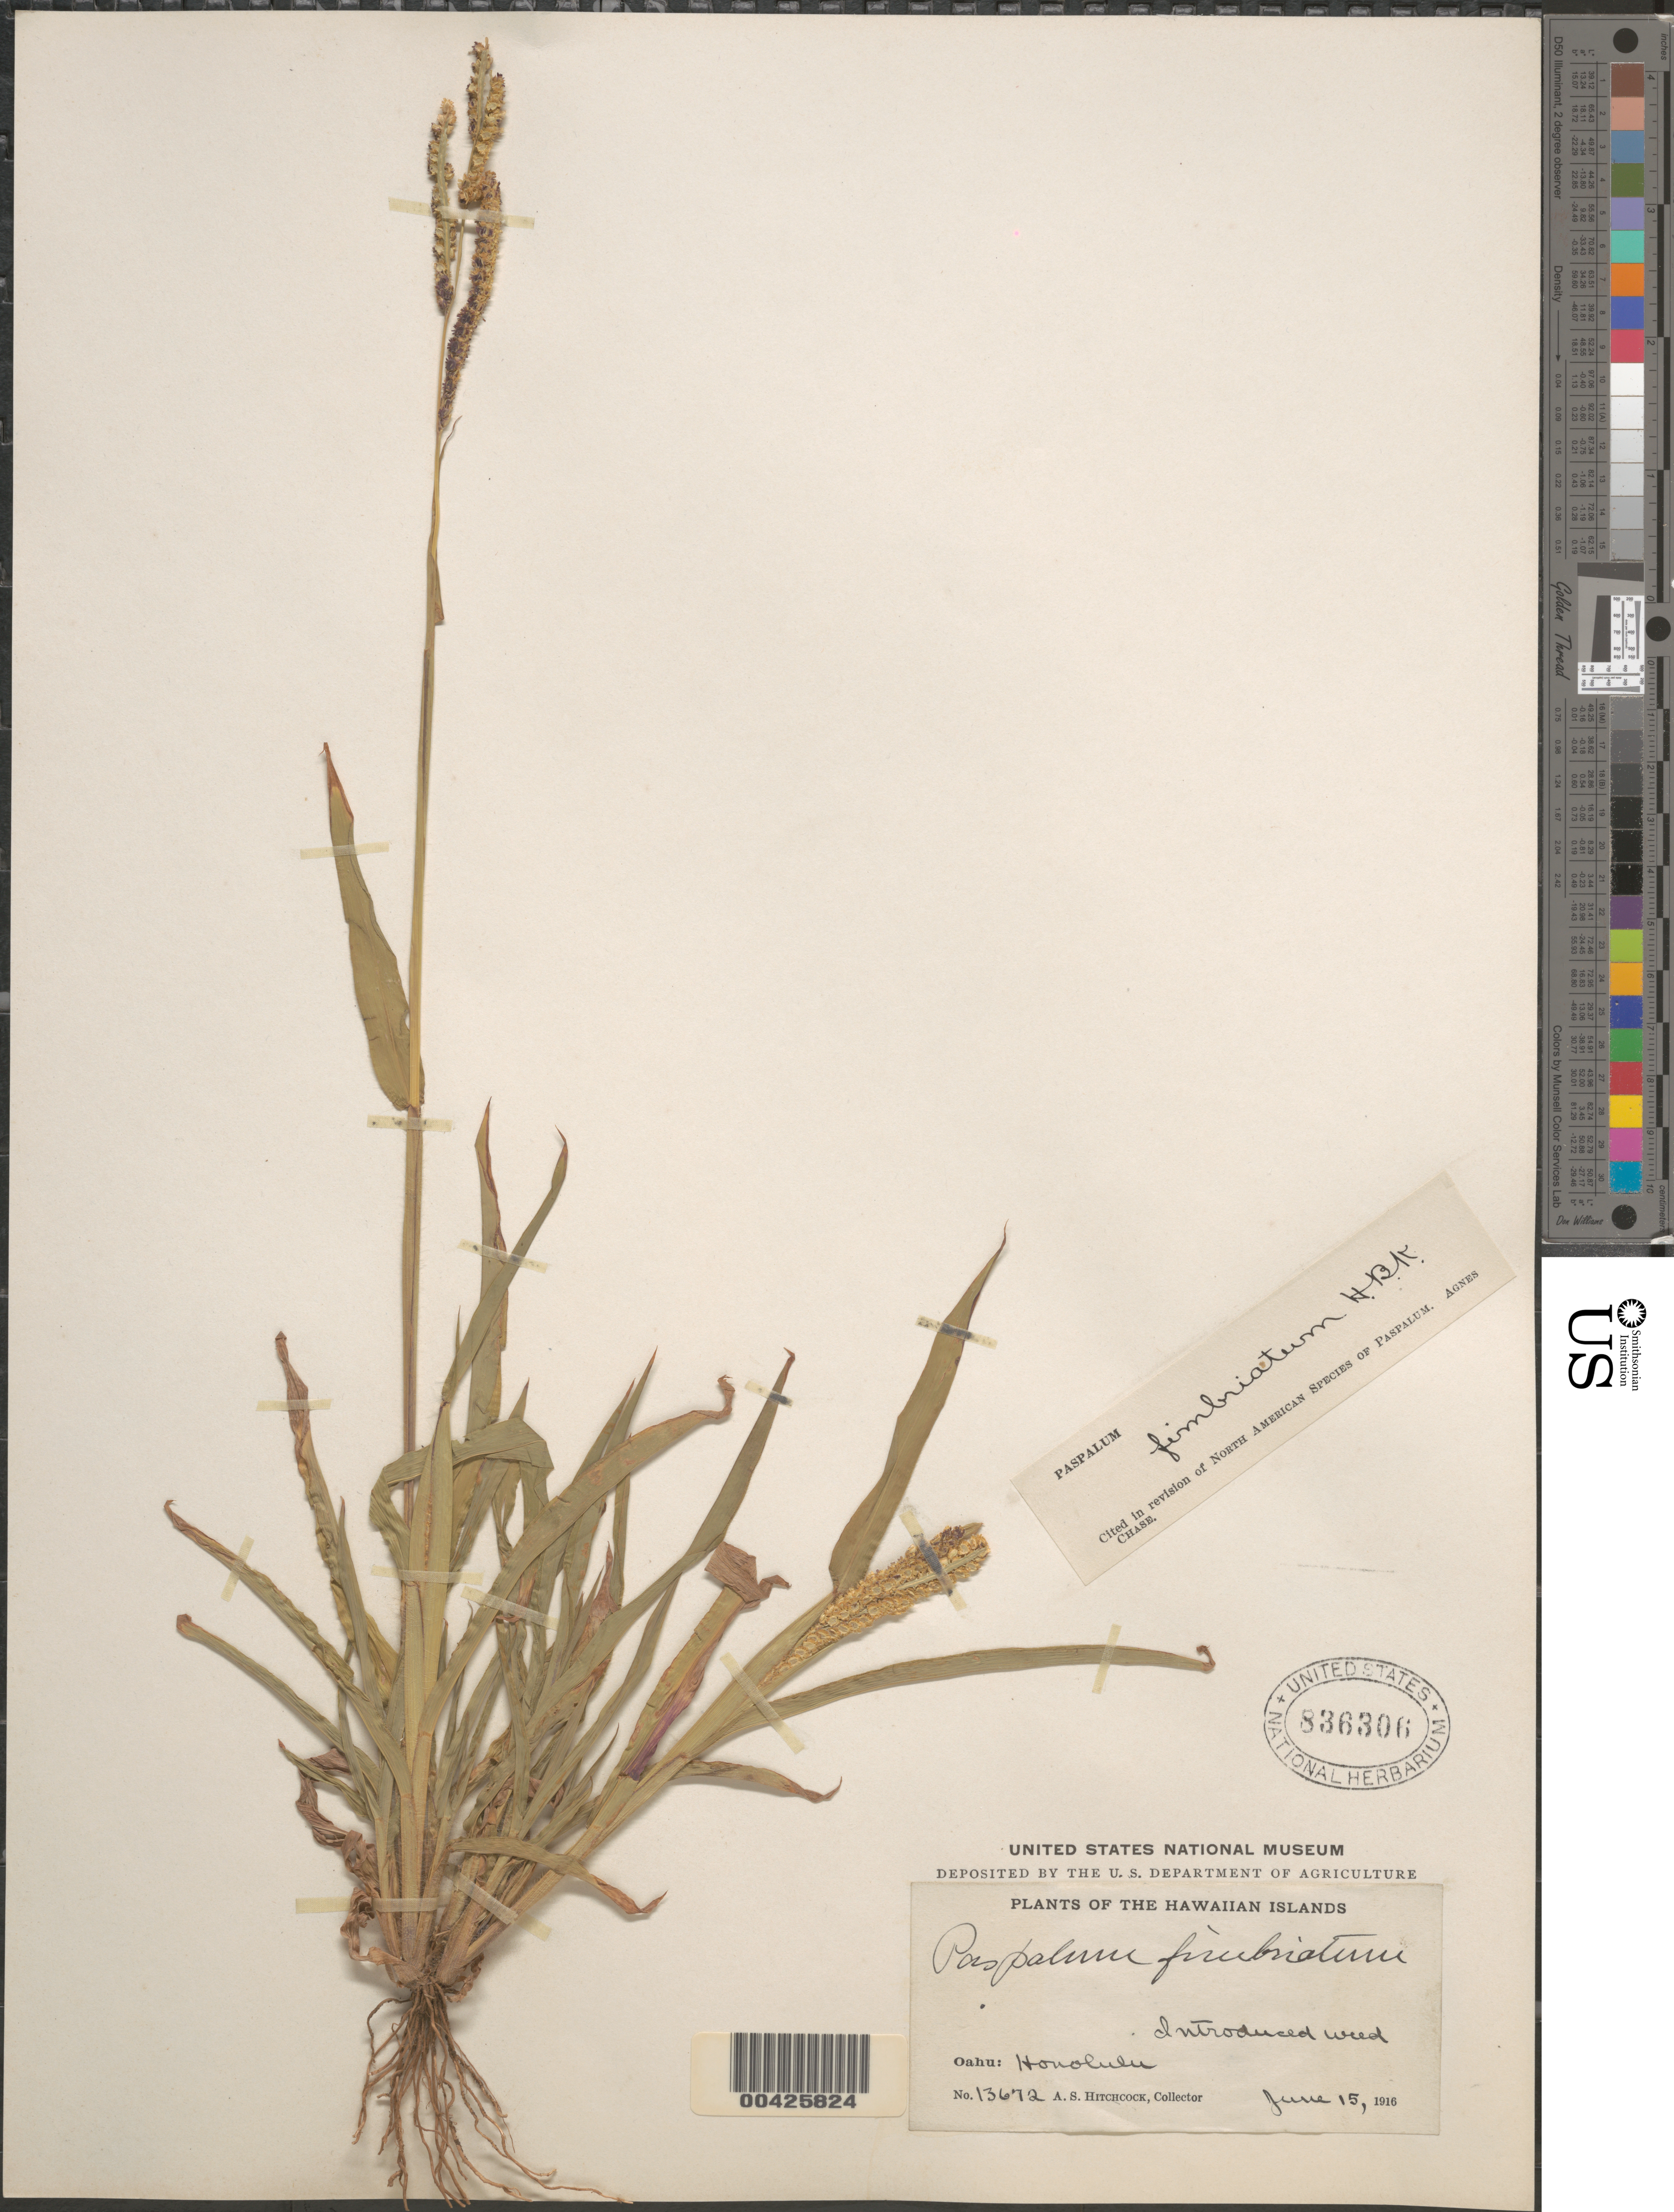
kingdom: Plantae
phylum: Tracheophyta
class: Liliopsida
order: Poales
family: Poaceae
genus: Paspalum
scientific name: Paspalum fimbriatum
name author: Kunth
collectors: A. S. Hitchcock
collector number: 13672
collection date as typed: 15 Jun 1916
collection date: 1916-06-15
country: United States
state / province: Hawaii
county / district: Honolulu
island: Oahu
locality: Honolulu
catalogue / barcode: US 836306